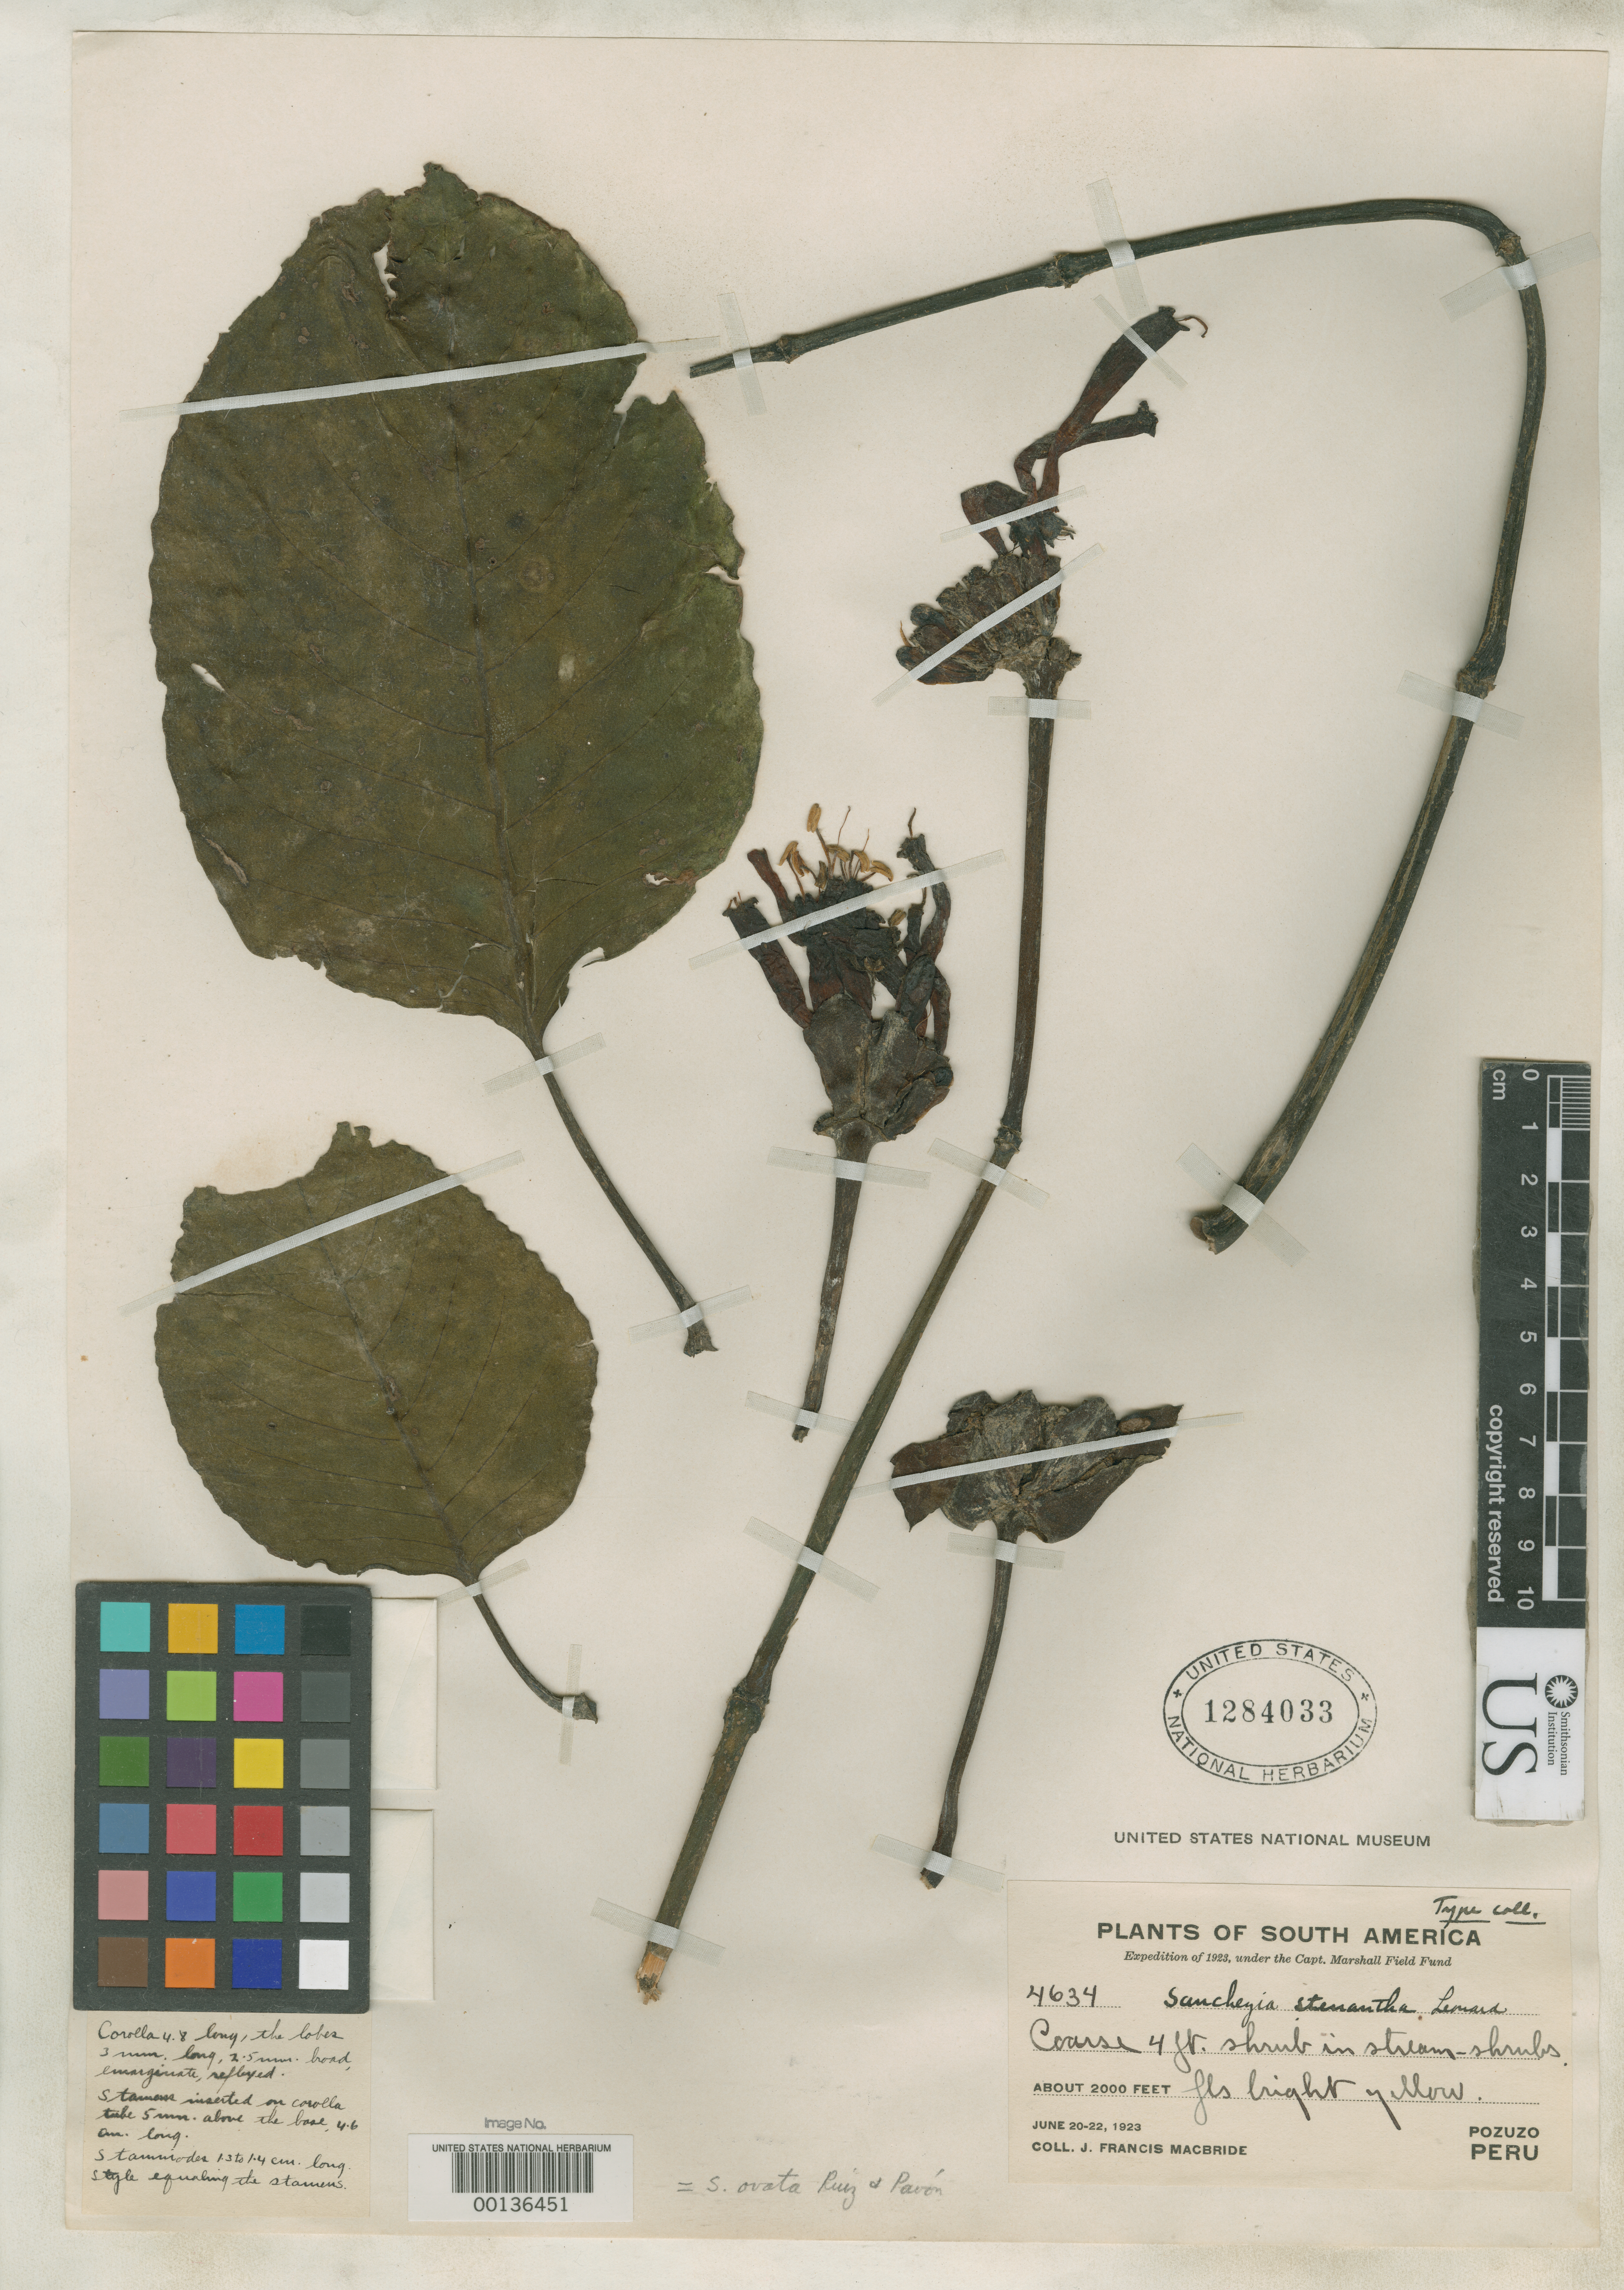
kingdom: Plantae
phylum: Tracheophyta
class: Magnoliopsida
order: Lamiales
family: Acanthaceae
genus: Sanchezia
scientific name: Sanchezia stenantha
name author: Leonard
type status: Isotype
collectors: J. F. Macbride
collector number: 4634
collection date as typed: Jan 1923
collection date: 1923-01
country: Peru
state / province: Pasco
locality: Pozuzo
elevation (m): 650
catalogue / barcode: US 1284033